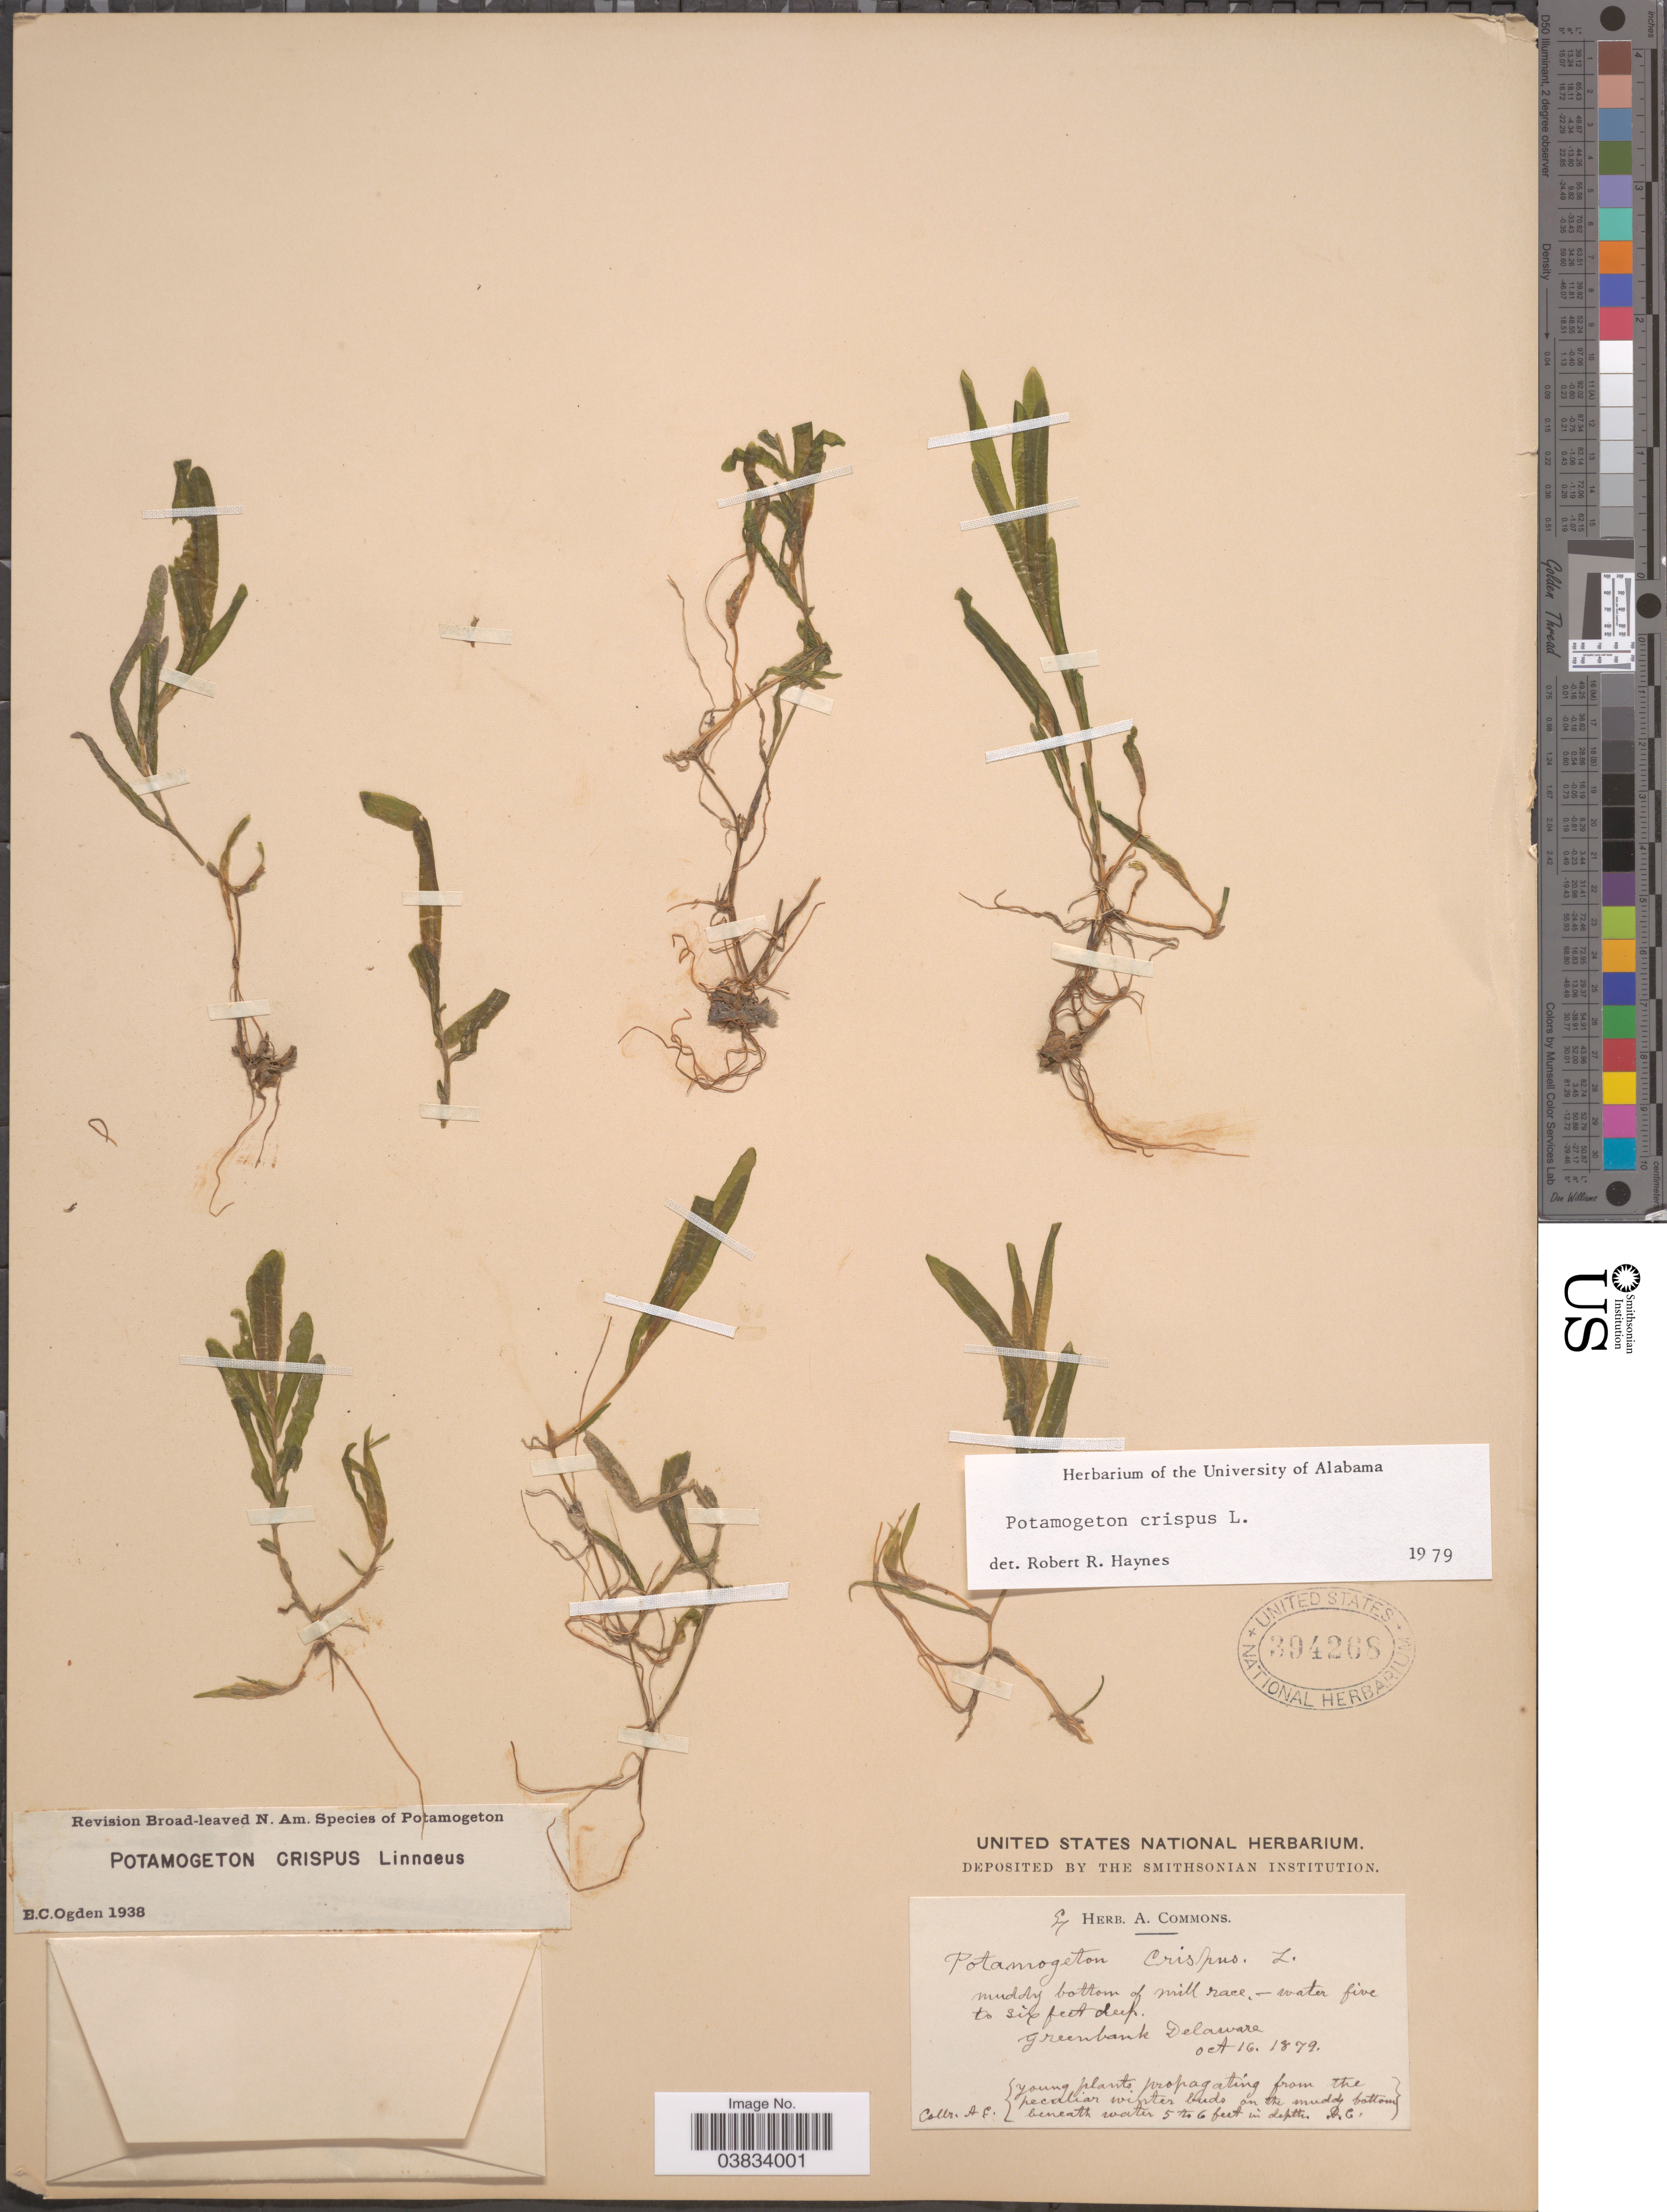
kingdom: Plantae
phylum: Tracheophyta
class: Liliopsida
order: Alismatales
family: Potamogetonaceae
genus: Potamogeton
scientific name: Potamogeton crispus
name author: L.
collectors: A. Commons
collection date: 1879-10-16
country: United States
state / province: Delaware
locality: Muddy bottom of mill race. Greenbank.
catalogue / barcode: US 394268